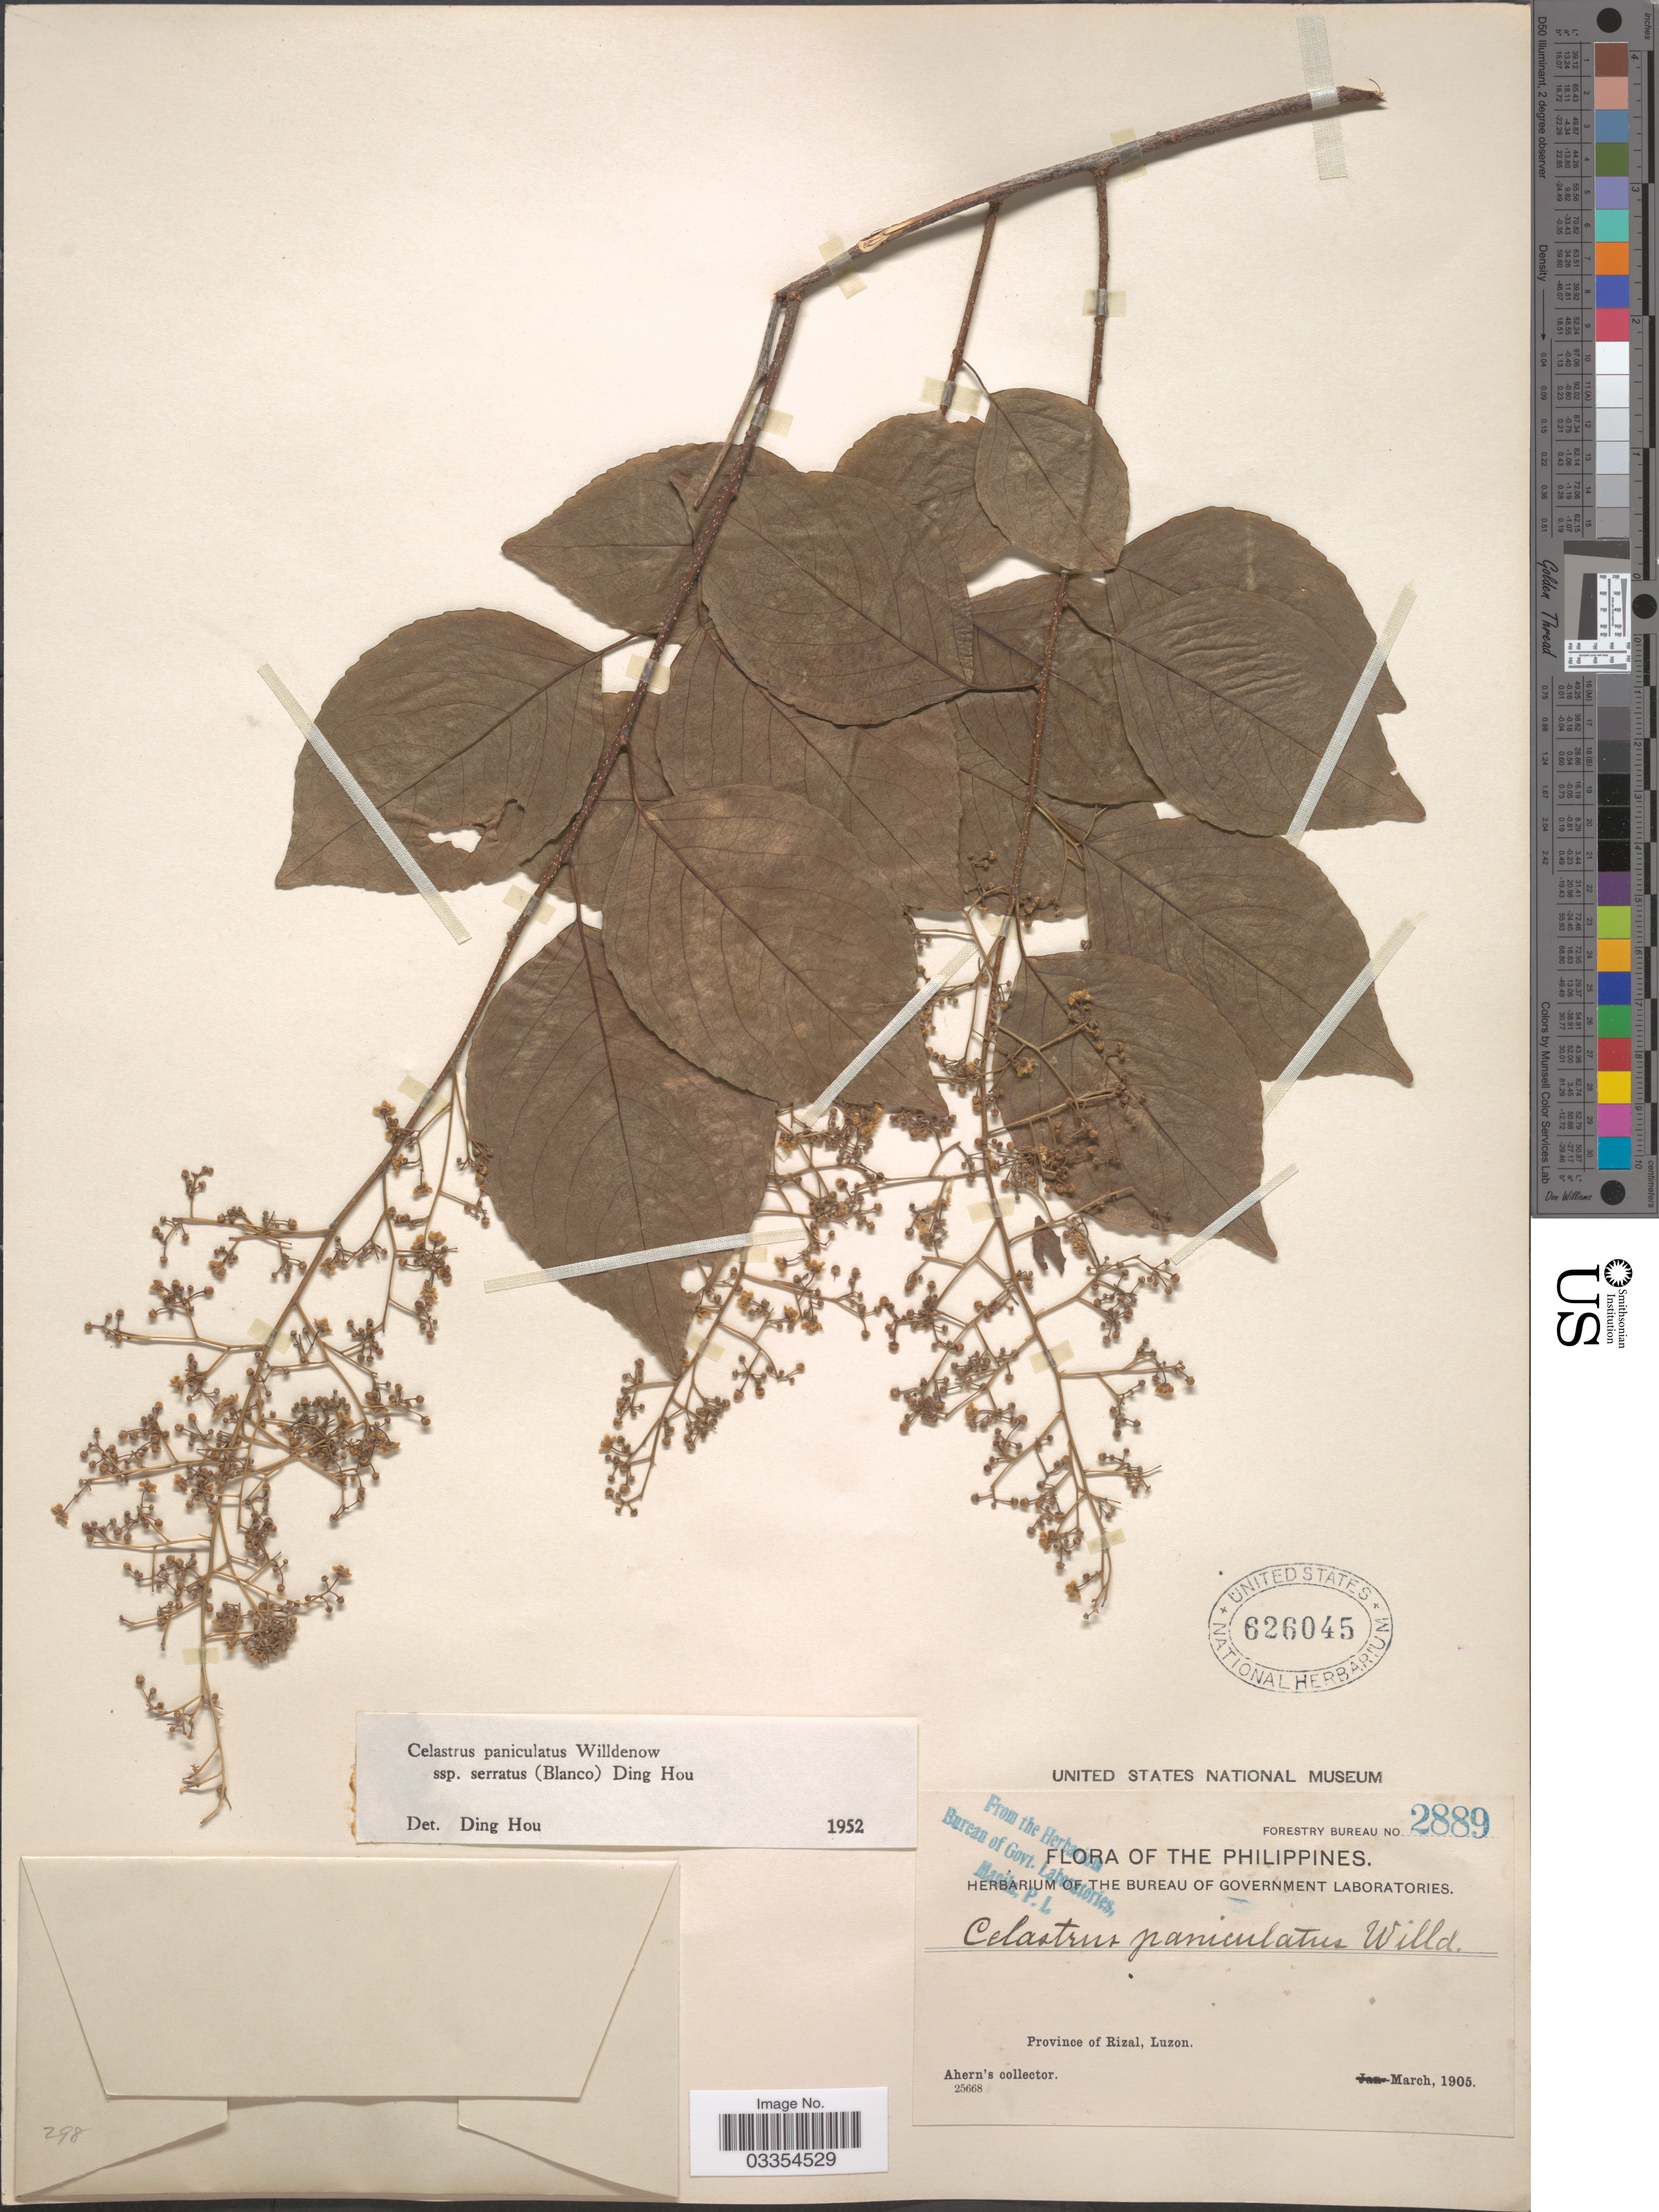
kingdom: Plantae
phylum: Tracheophyta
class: Magnoliopsida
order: Celastrales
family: Celastraceae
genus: Celastrus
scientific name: Celastrus paniculatus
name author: Willd.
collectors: Ahern's collector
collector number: Forestry Bureau 2889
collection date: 1905-03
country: Philippines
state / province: Calabarzon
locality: Province of Rizal, Luzon.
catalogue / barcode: US 626045